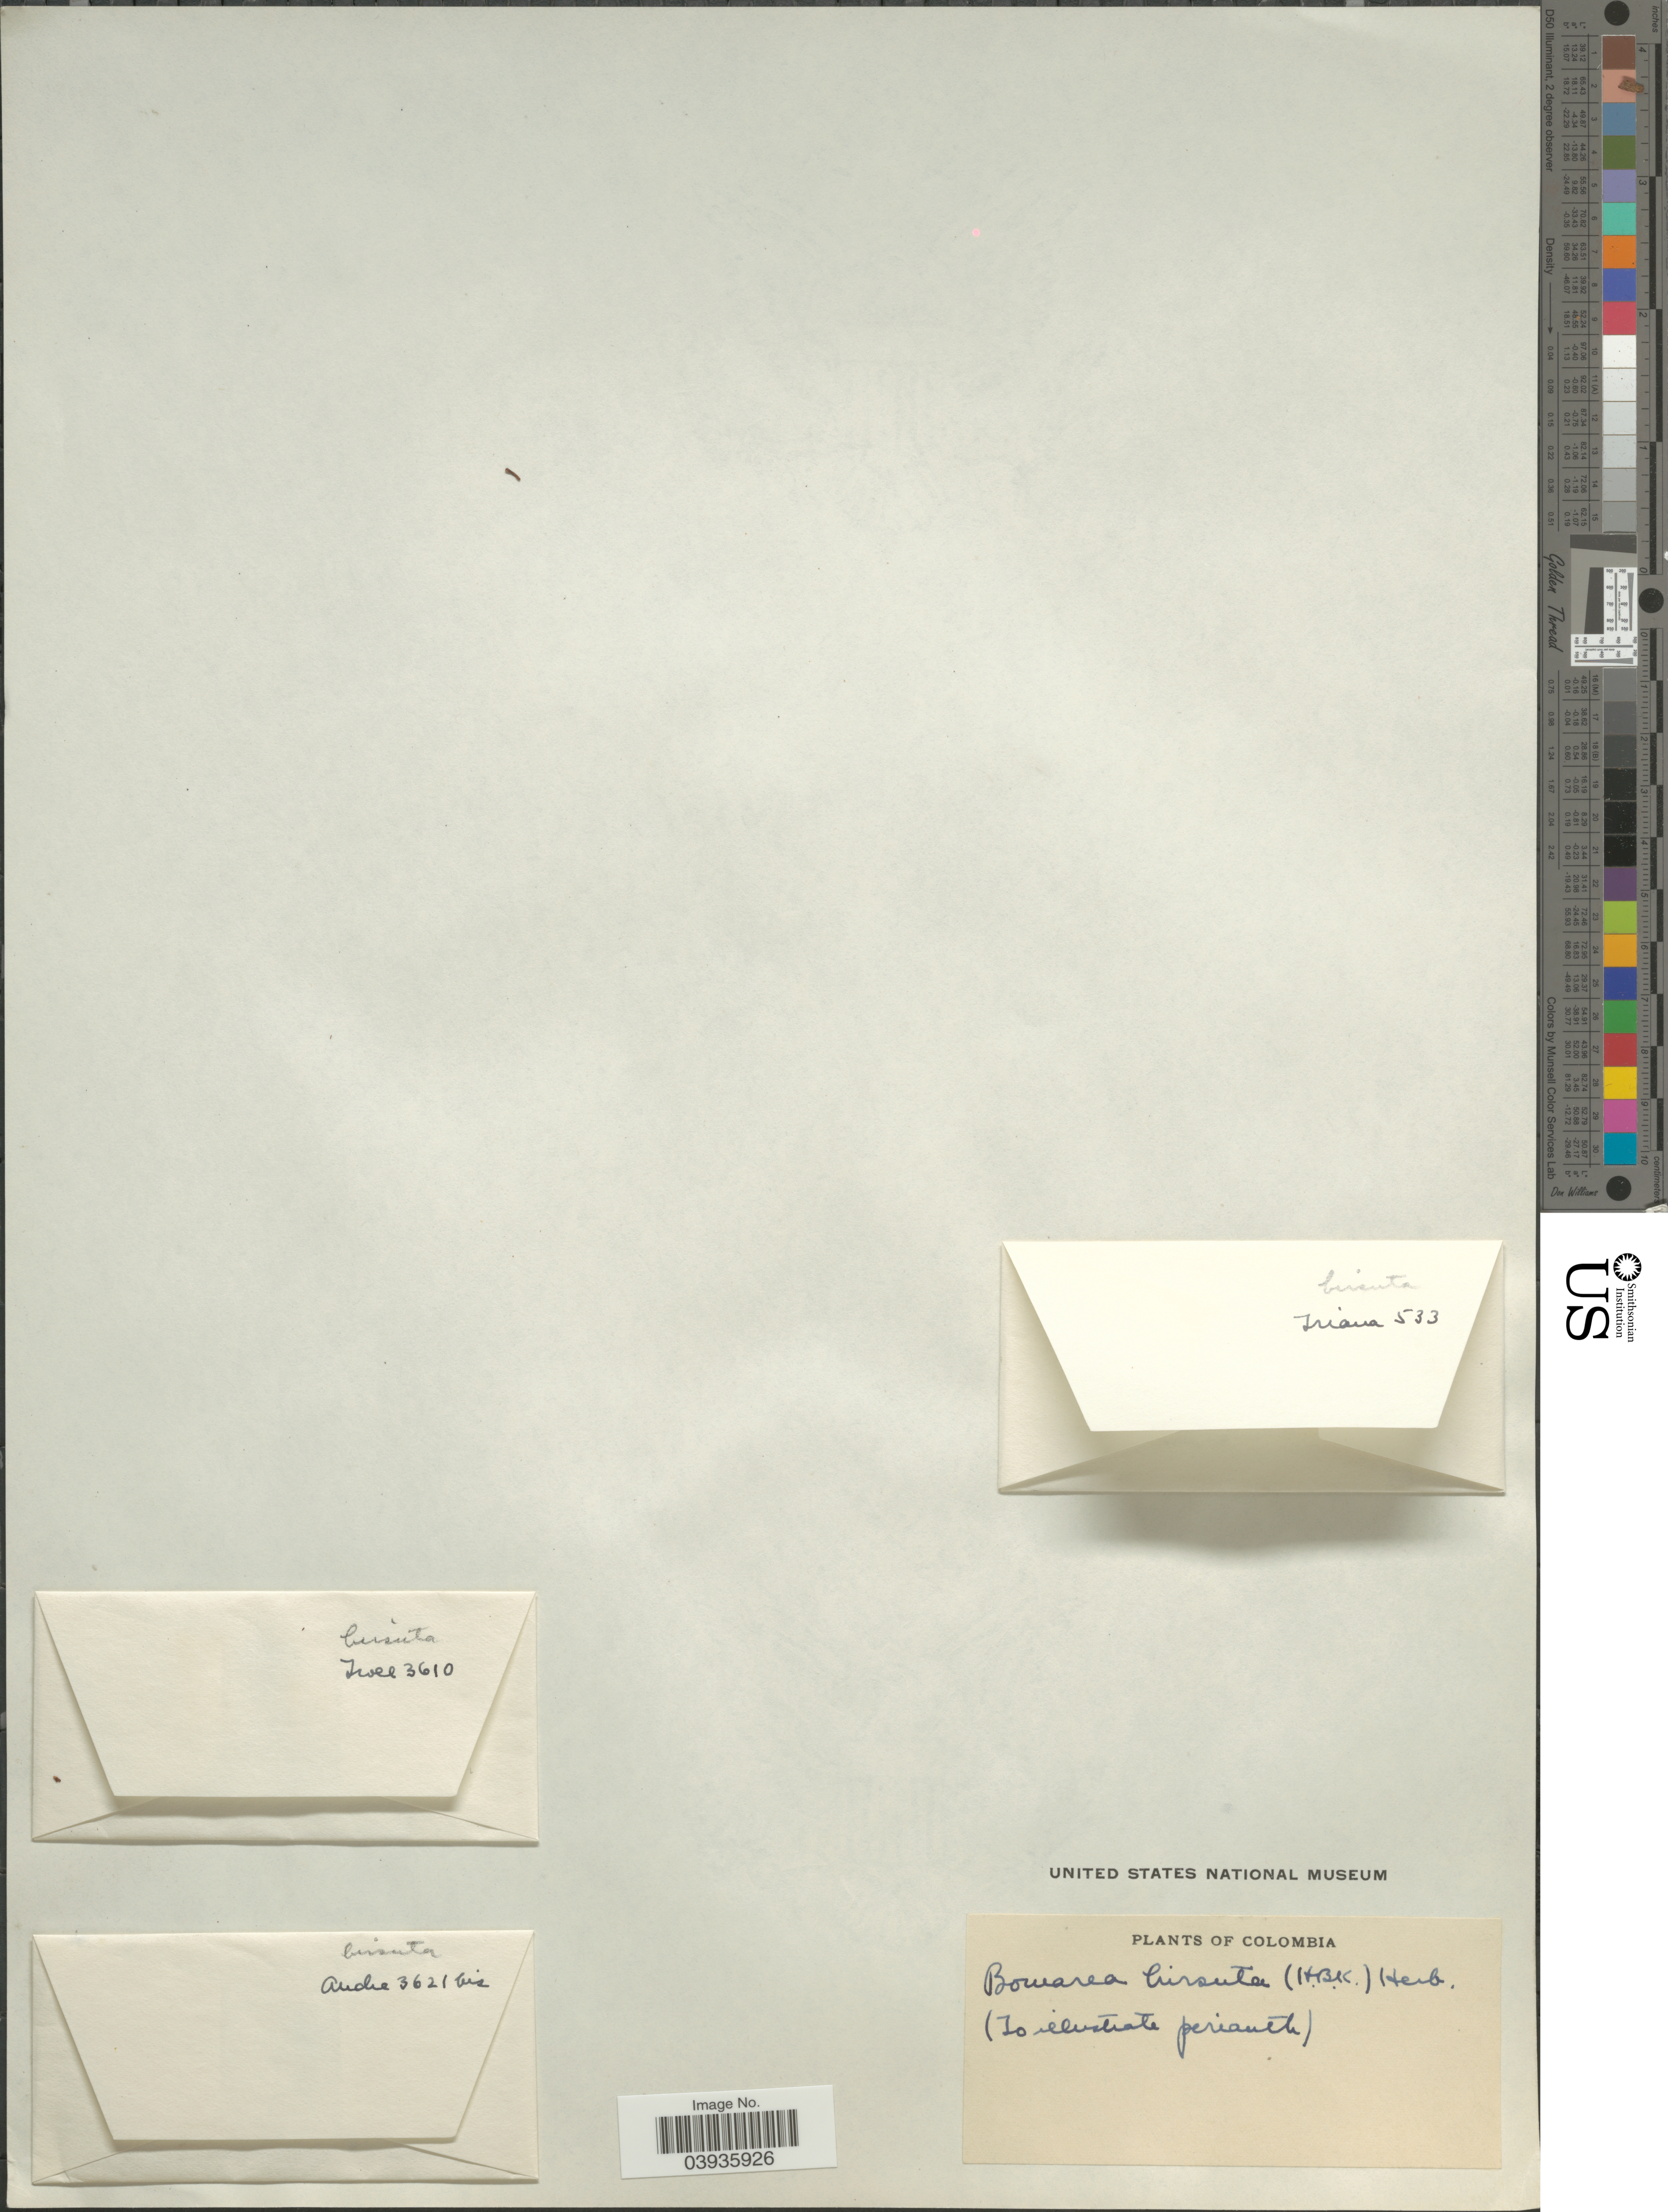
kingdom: Plantae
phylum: Tracheophyta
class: Liliopsida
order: Liliales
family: Alstroemeriaceae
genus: Bomarea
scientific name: Bomarea hirsuta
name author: (Kunth) Herb.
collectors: Triana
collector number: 533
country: Colombia